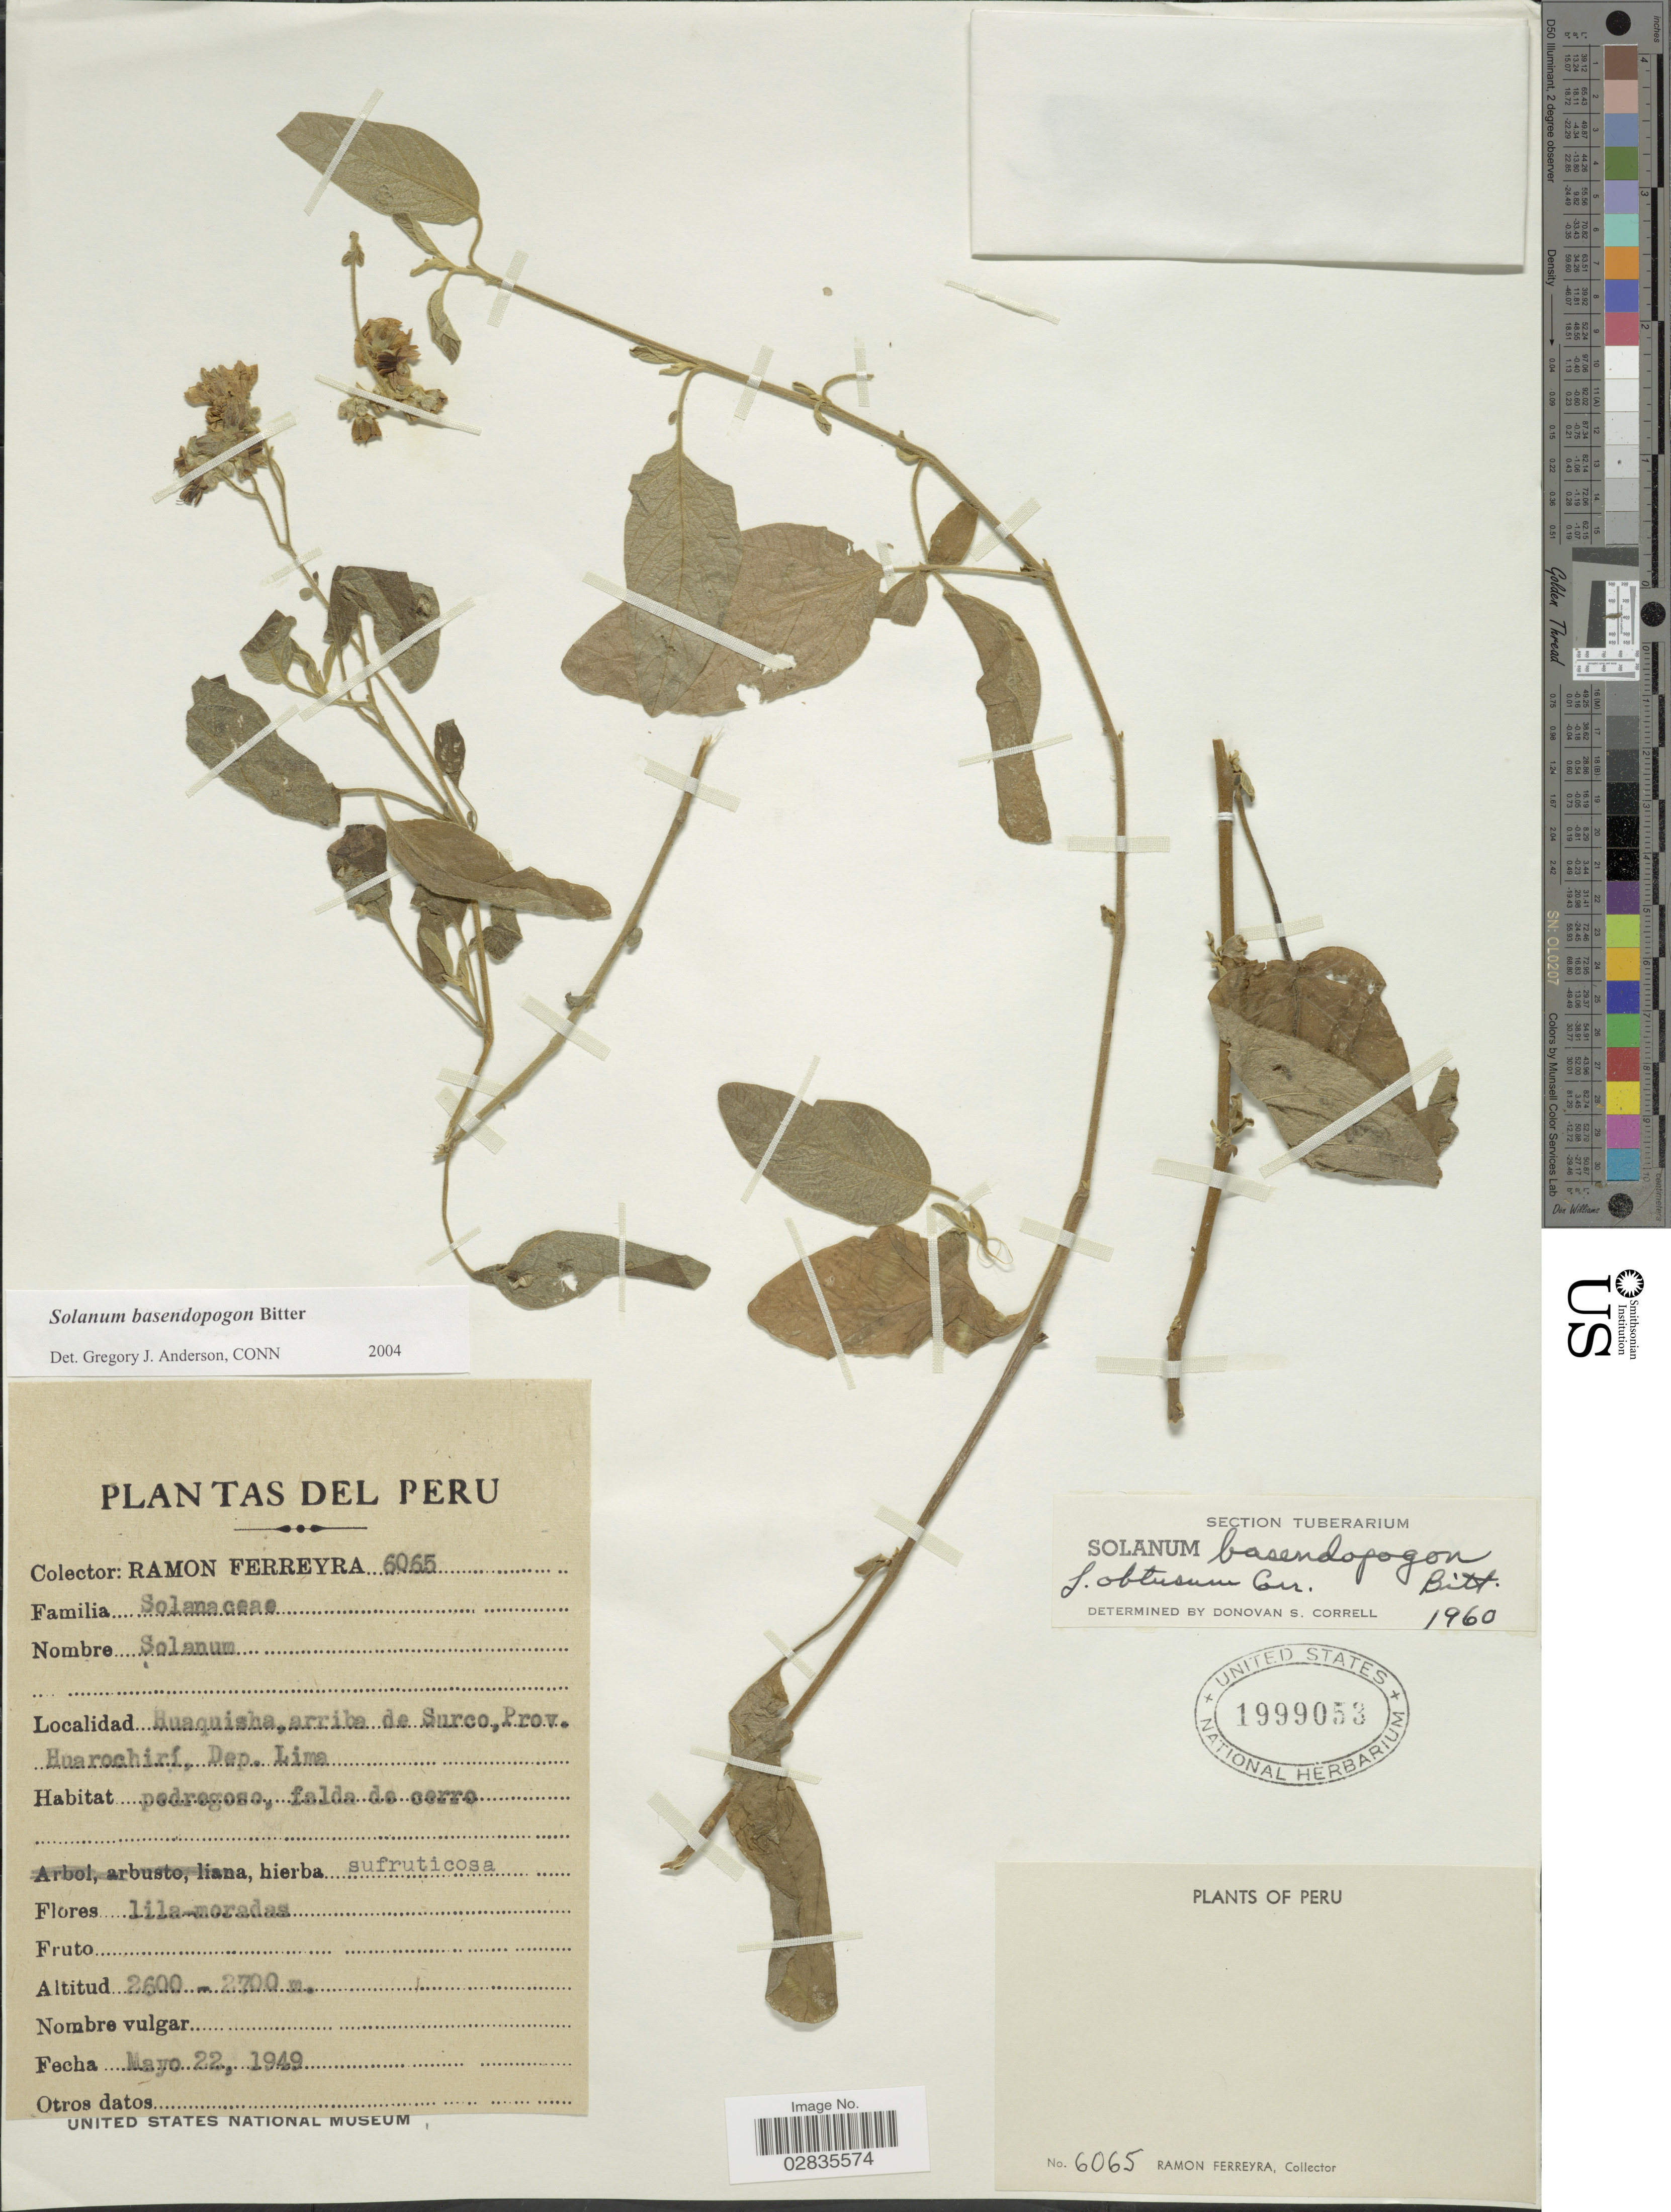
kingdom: Plantae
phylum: Tracheophyta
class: Magnoliopsida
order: Solanales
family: Solanaceae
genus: Solanum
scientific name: Solanum basendopogon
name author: Bitter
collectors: R. A. Ferreyra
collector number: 6065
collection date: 1949-05-22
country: Peru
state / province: Lima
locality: Huaquisha, arriba de Surco, Prov. de Huarochirí, Dep. Lima.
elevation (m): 2600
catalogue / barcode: US 1999053